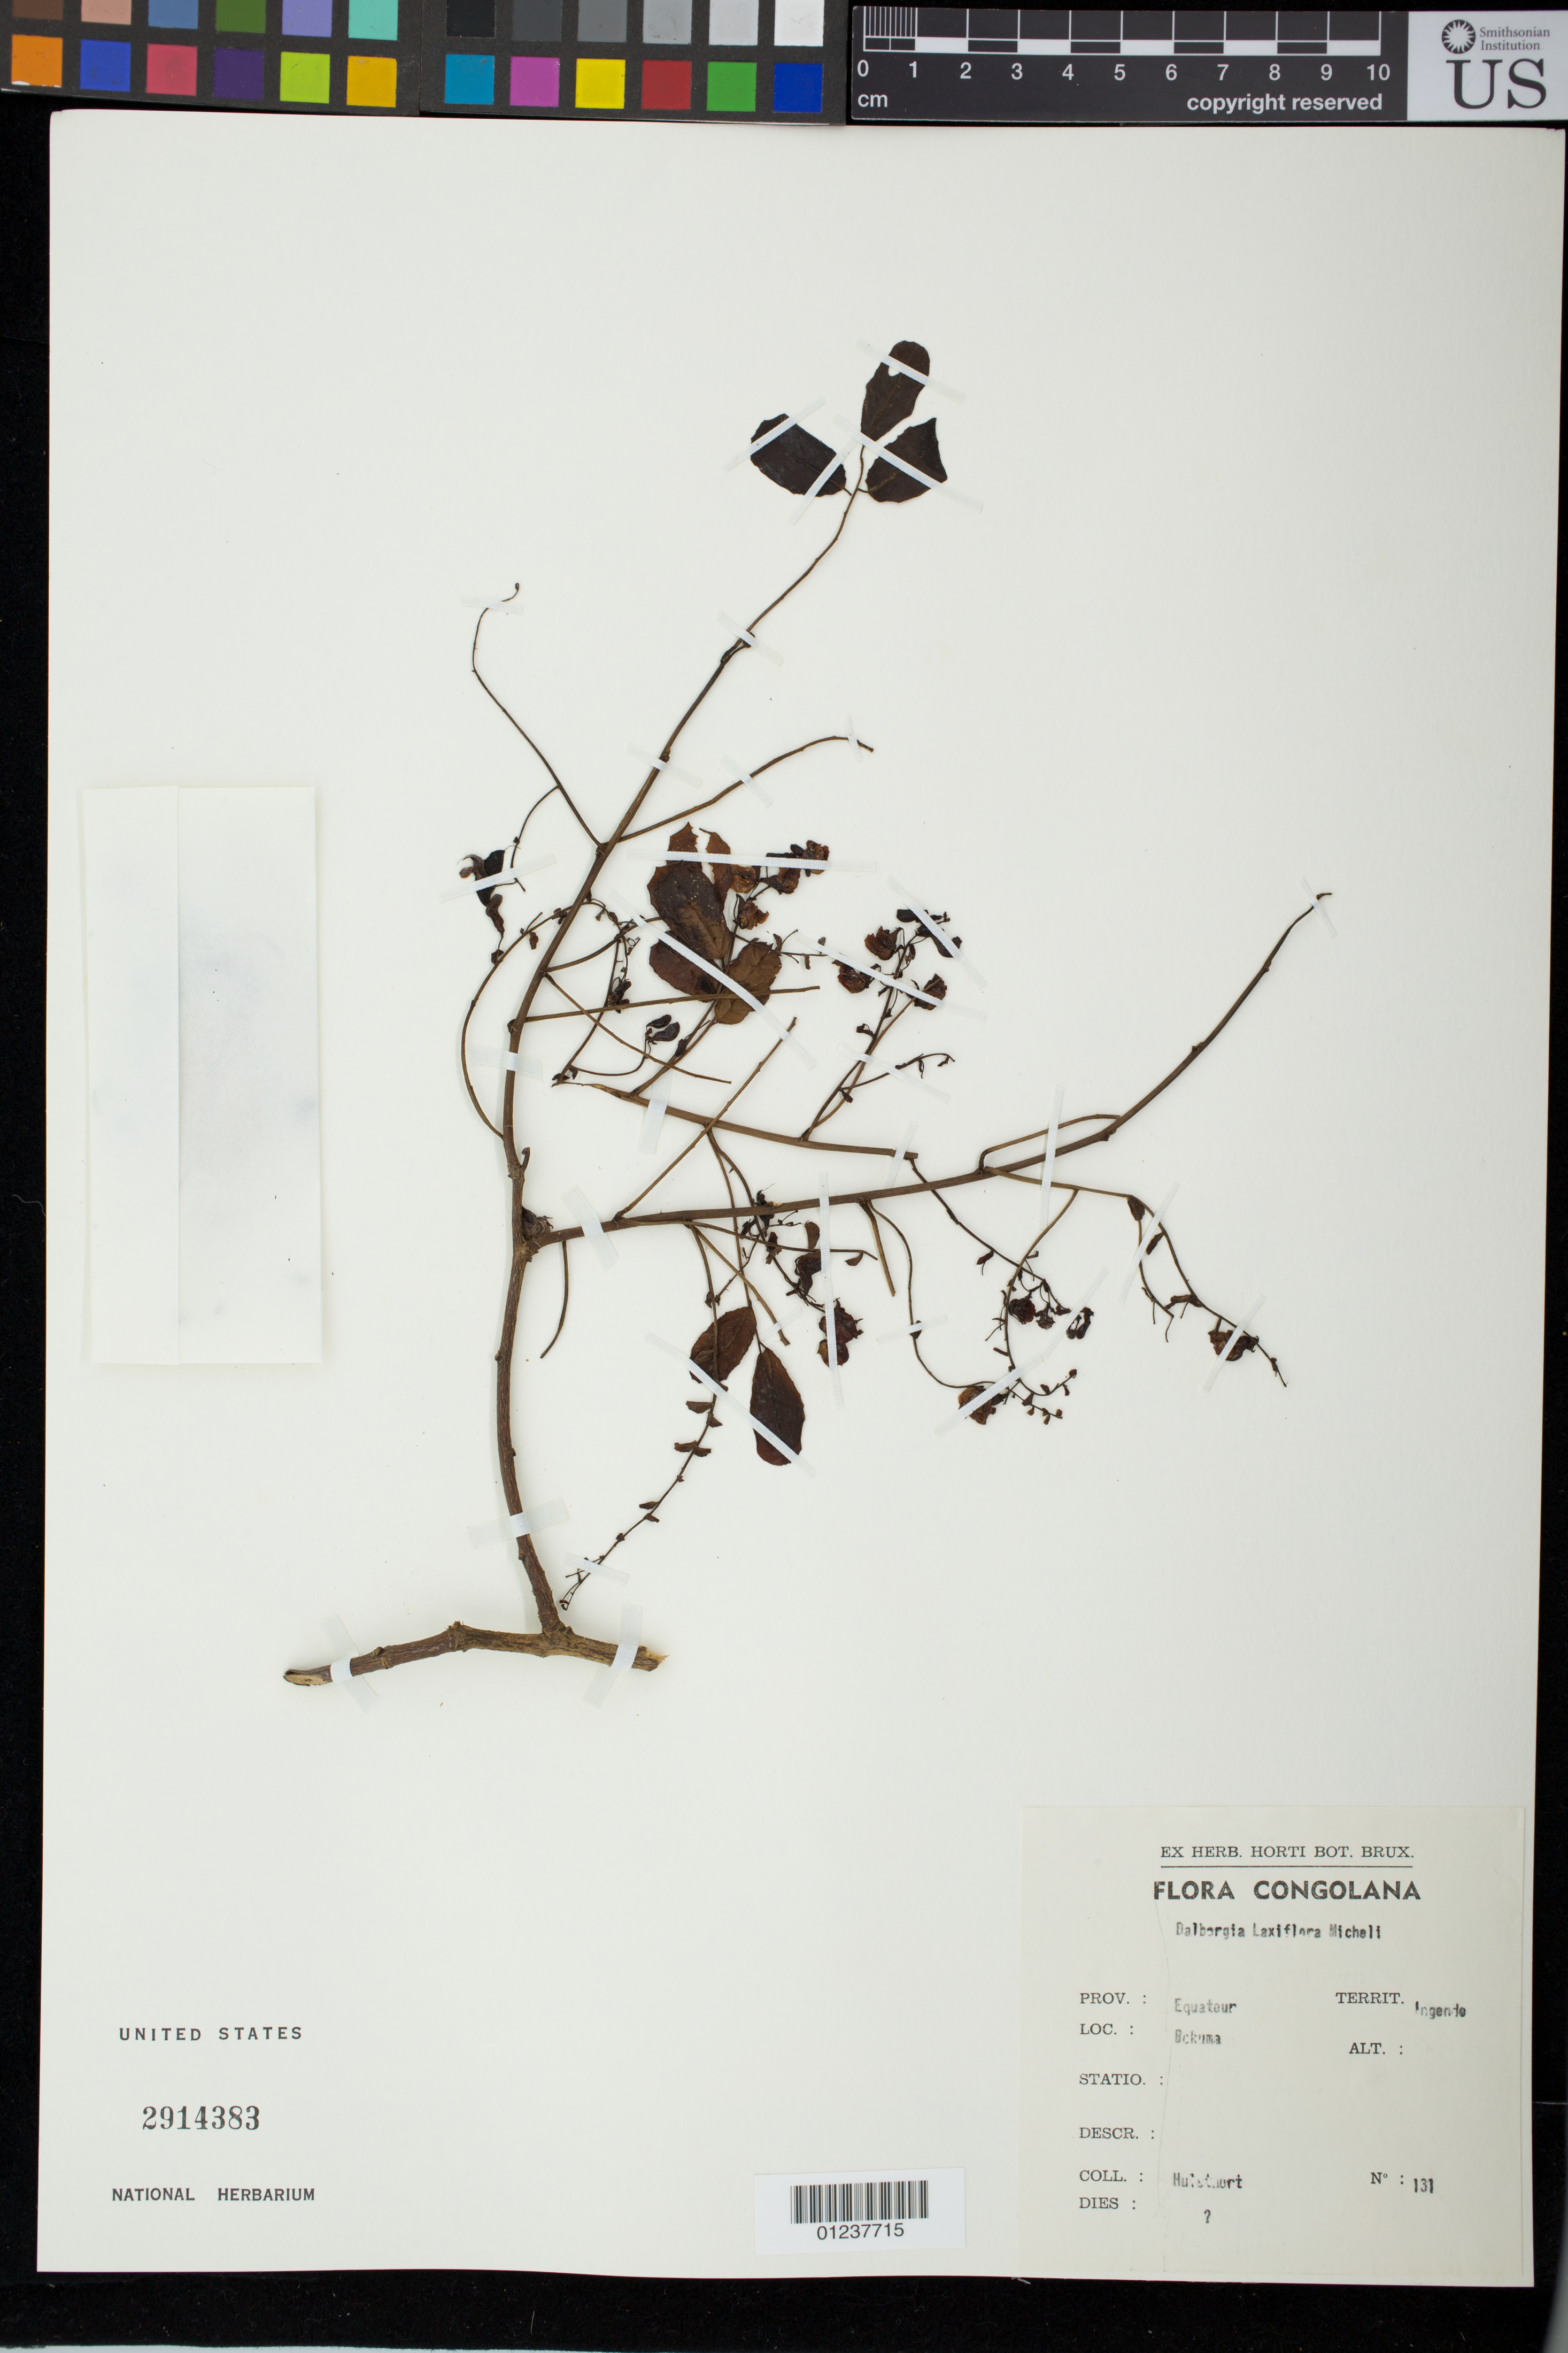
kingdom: Plantae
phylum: Tracheophyta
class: Magnoliopsida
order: Fabales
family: Fabaceae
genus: Dalbergia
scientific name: Dalbergia laxiflora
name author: Micheli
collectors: G. Hulstaert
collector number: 131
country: Congo, Democratic Republic of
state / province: Equateur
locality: Ingende. Bokuma.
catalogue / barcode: US 2914383